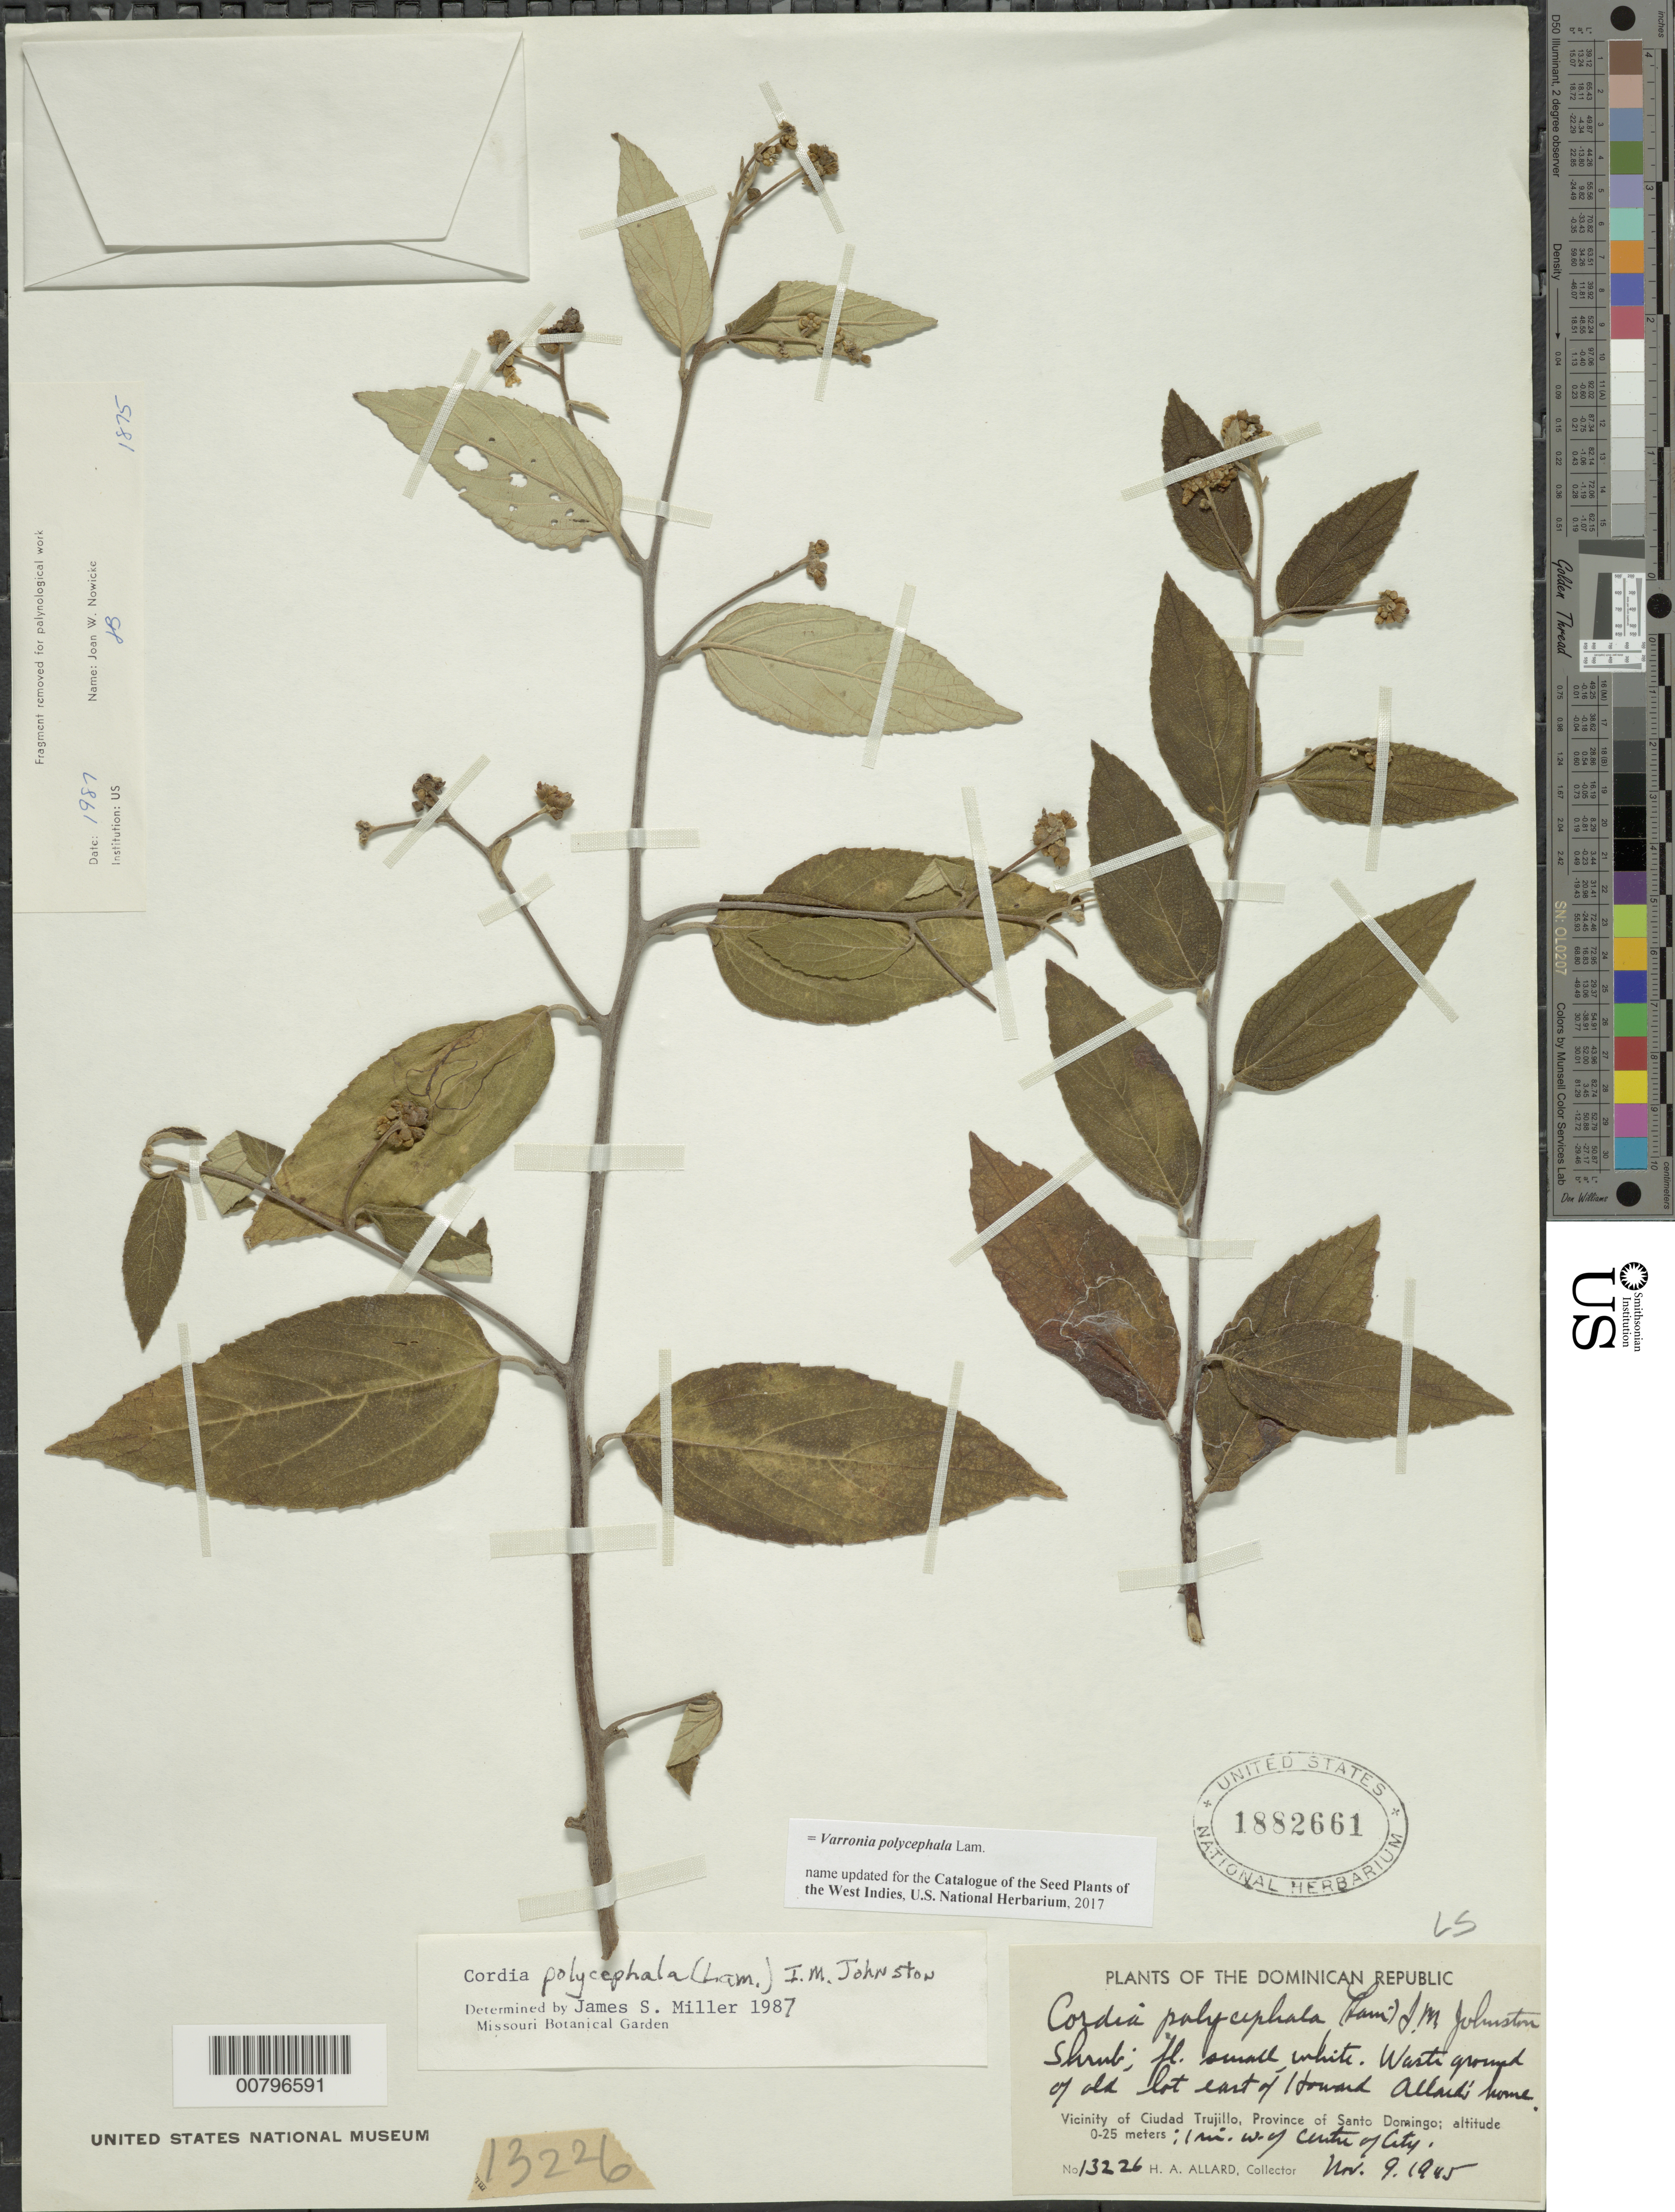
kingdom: Plantae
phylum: Tracheophyta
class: Magnoliopsida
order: Boraginales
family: Cordiaceae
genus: Varronia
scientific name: Varronia polycephala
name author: Lam.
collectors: H. A. Allard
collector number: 13226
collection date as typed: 09 Nov 1945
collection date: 1945-11-09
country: Dominican Republic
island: Hispaniola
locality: Province of Santo Domingo, vicinity of Ciudad Trujillo, old lot east of Howard Allard's home, I mile W. of center of city.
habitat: Waste ground.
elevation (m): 0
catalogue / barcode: US 1882661